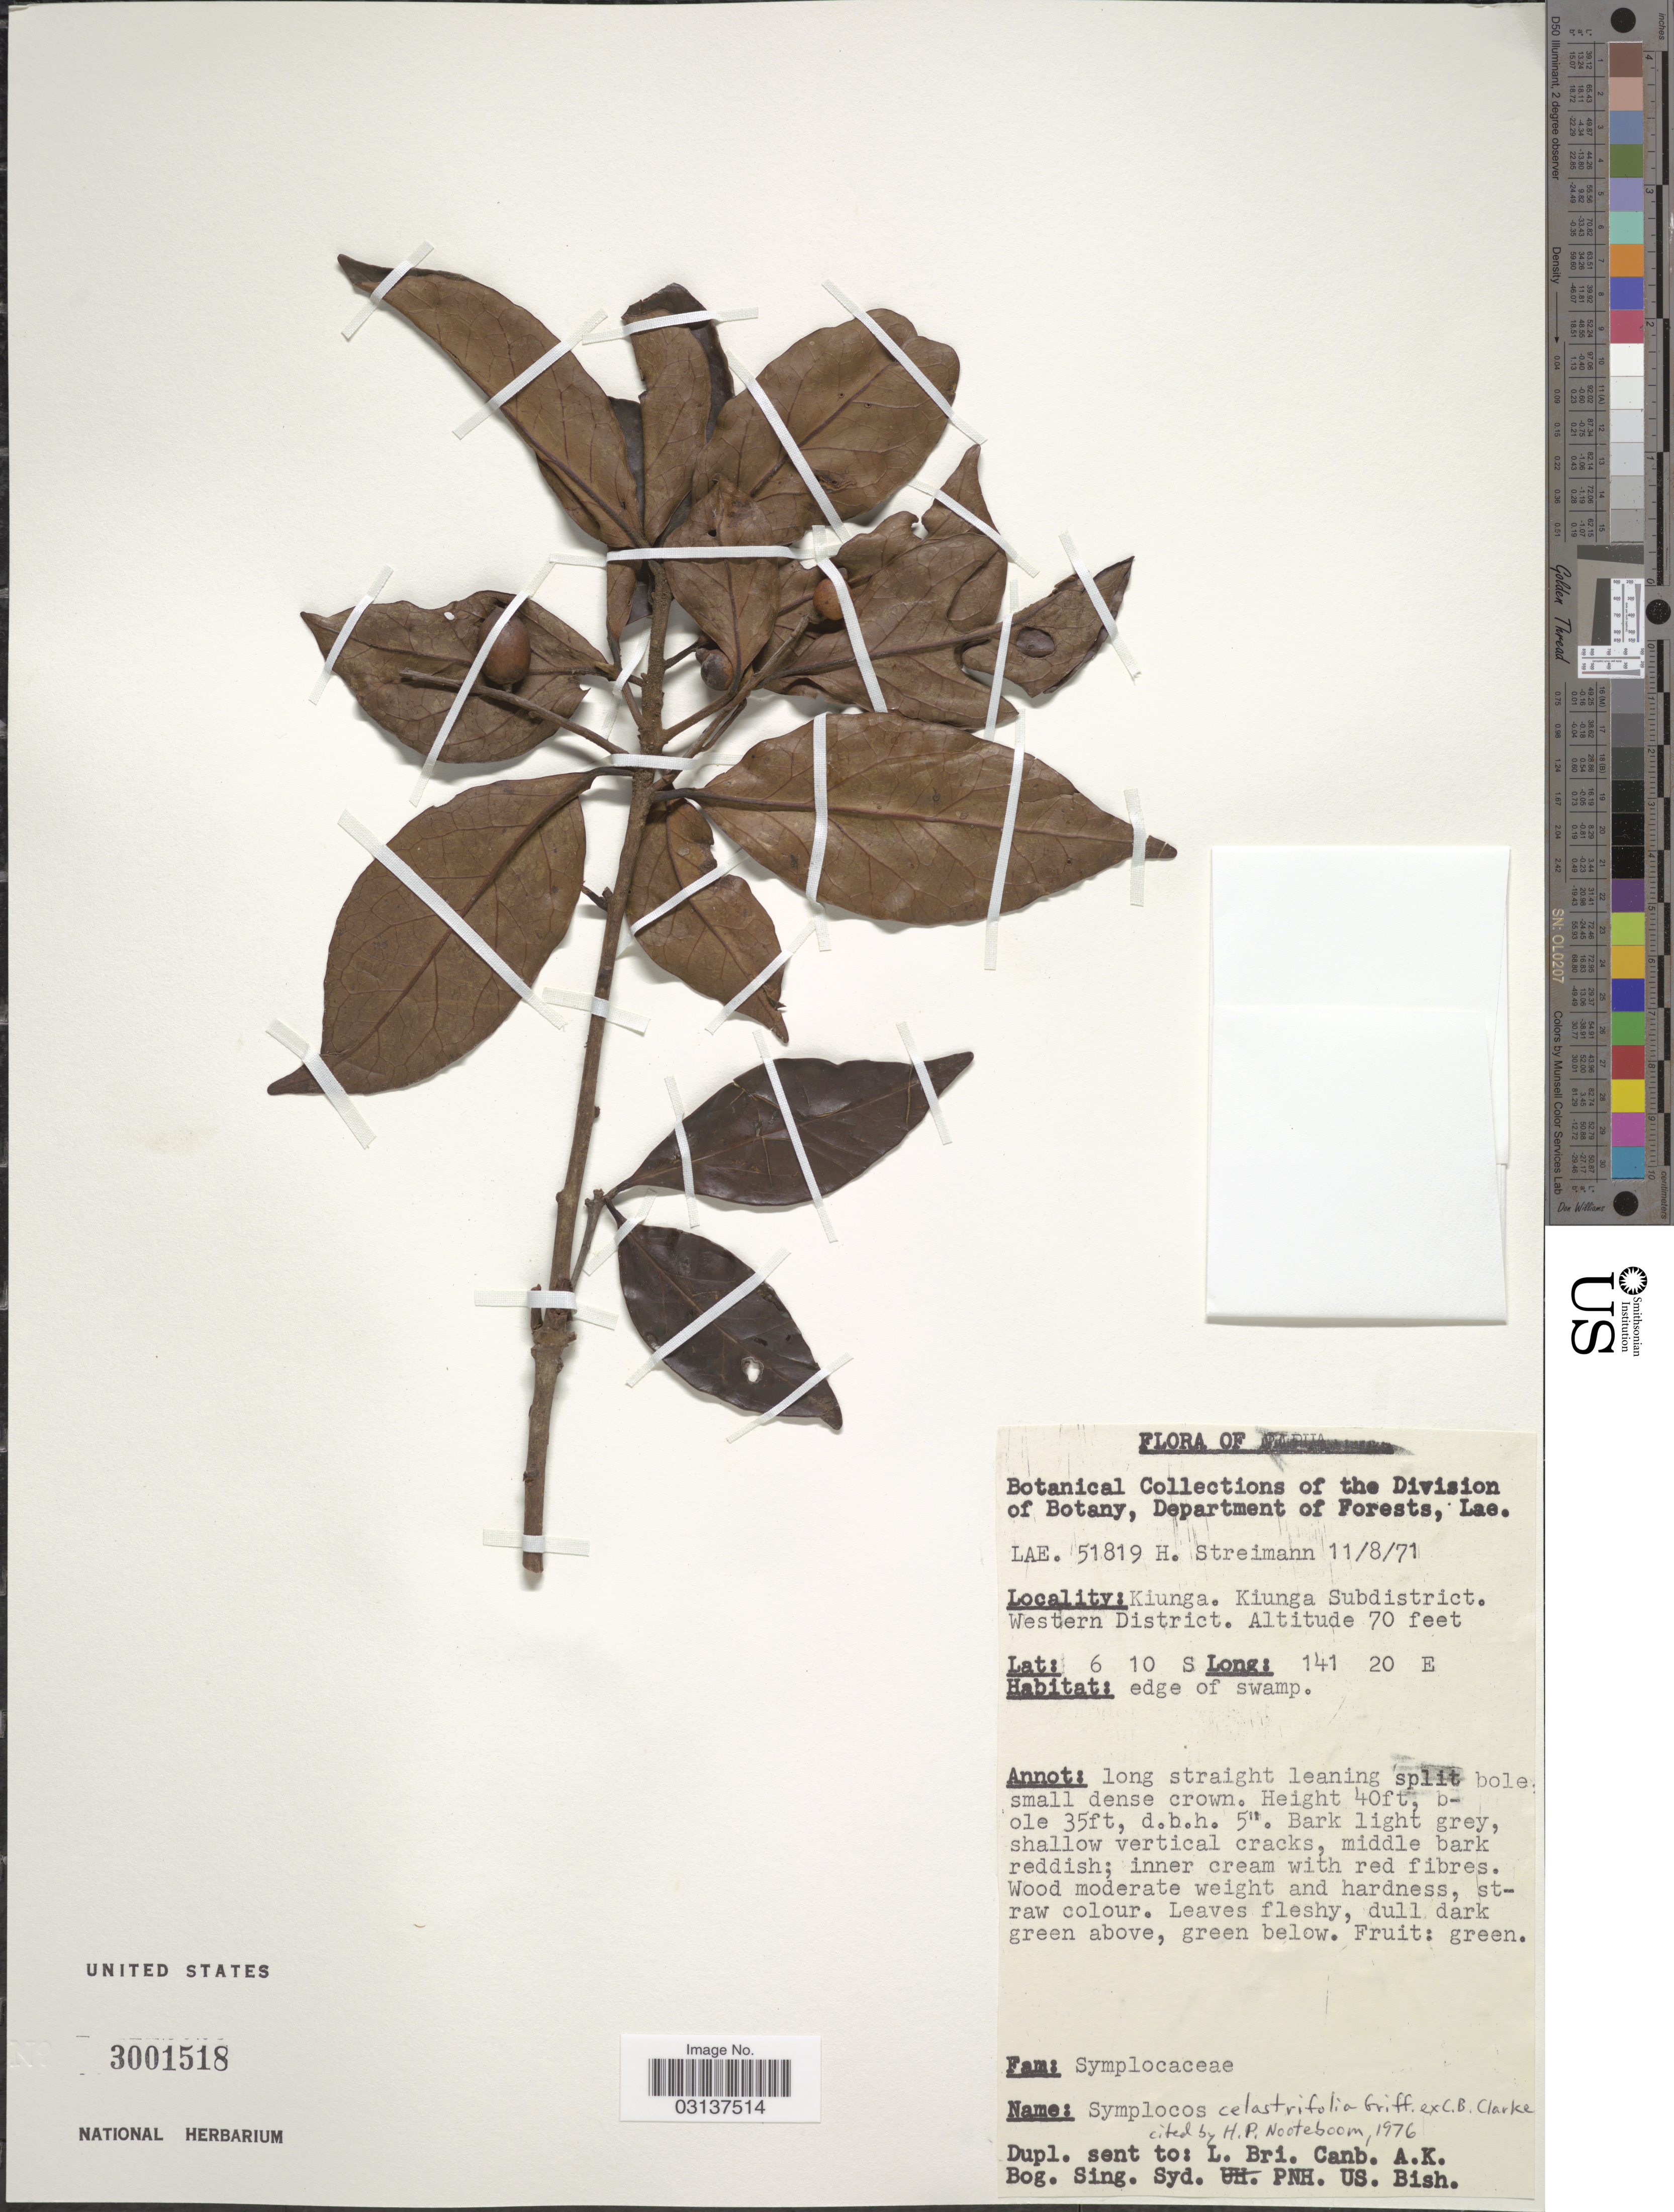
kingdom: Plantae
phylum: Tracheophyta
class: Magnoliopsida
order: Ericales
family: Symplocaceae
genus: Symplocos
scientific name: Symplocos celastrifolia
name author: Griff. ex C.B. Clarke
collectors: H. Streimann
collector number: LAE51819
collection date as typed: Transcribed d/m/y: 11/8/71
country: Papua New Guinea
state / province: Manus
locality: Papua, Kiunga. Kiunga Subdistrict. Western District.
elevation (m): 21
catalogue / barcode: US 3001518